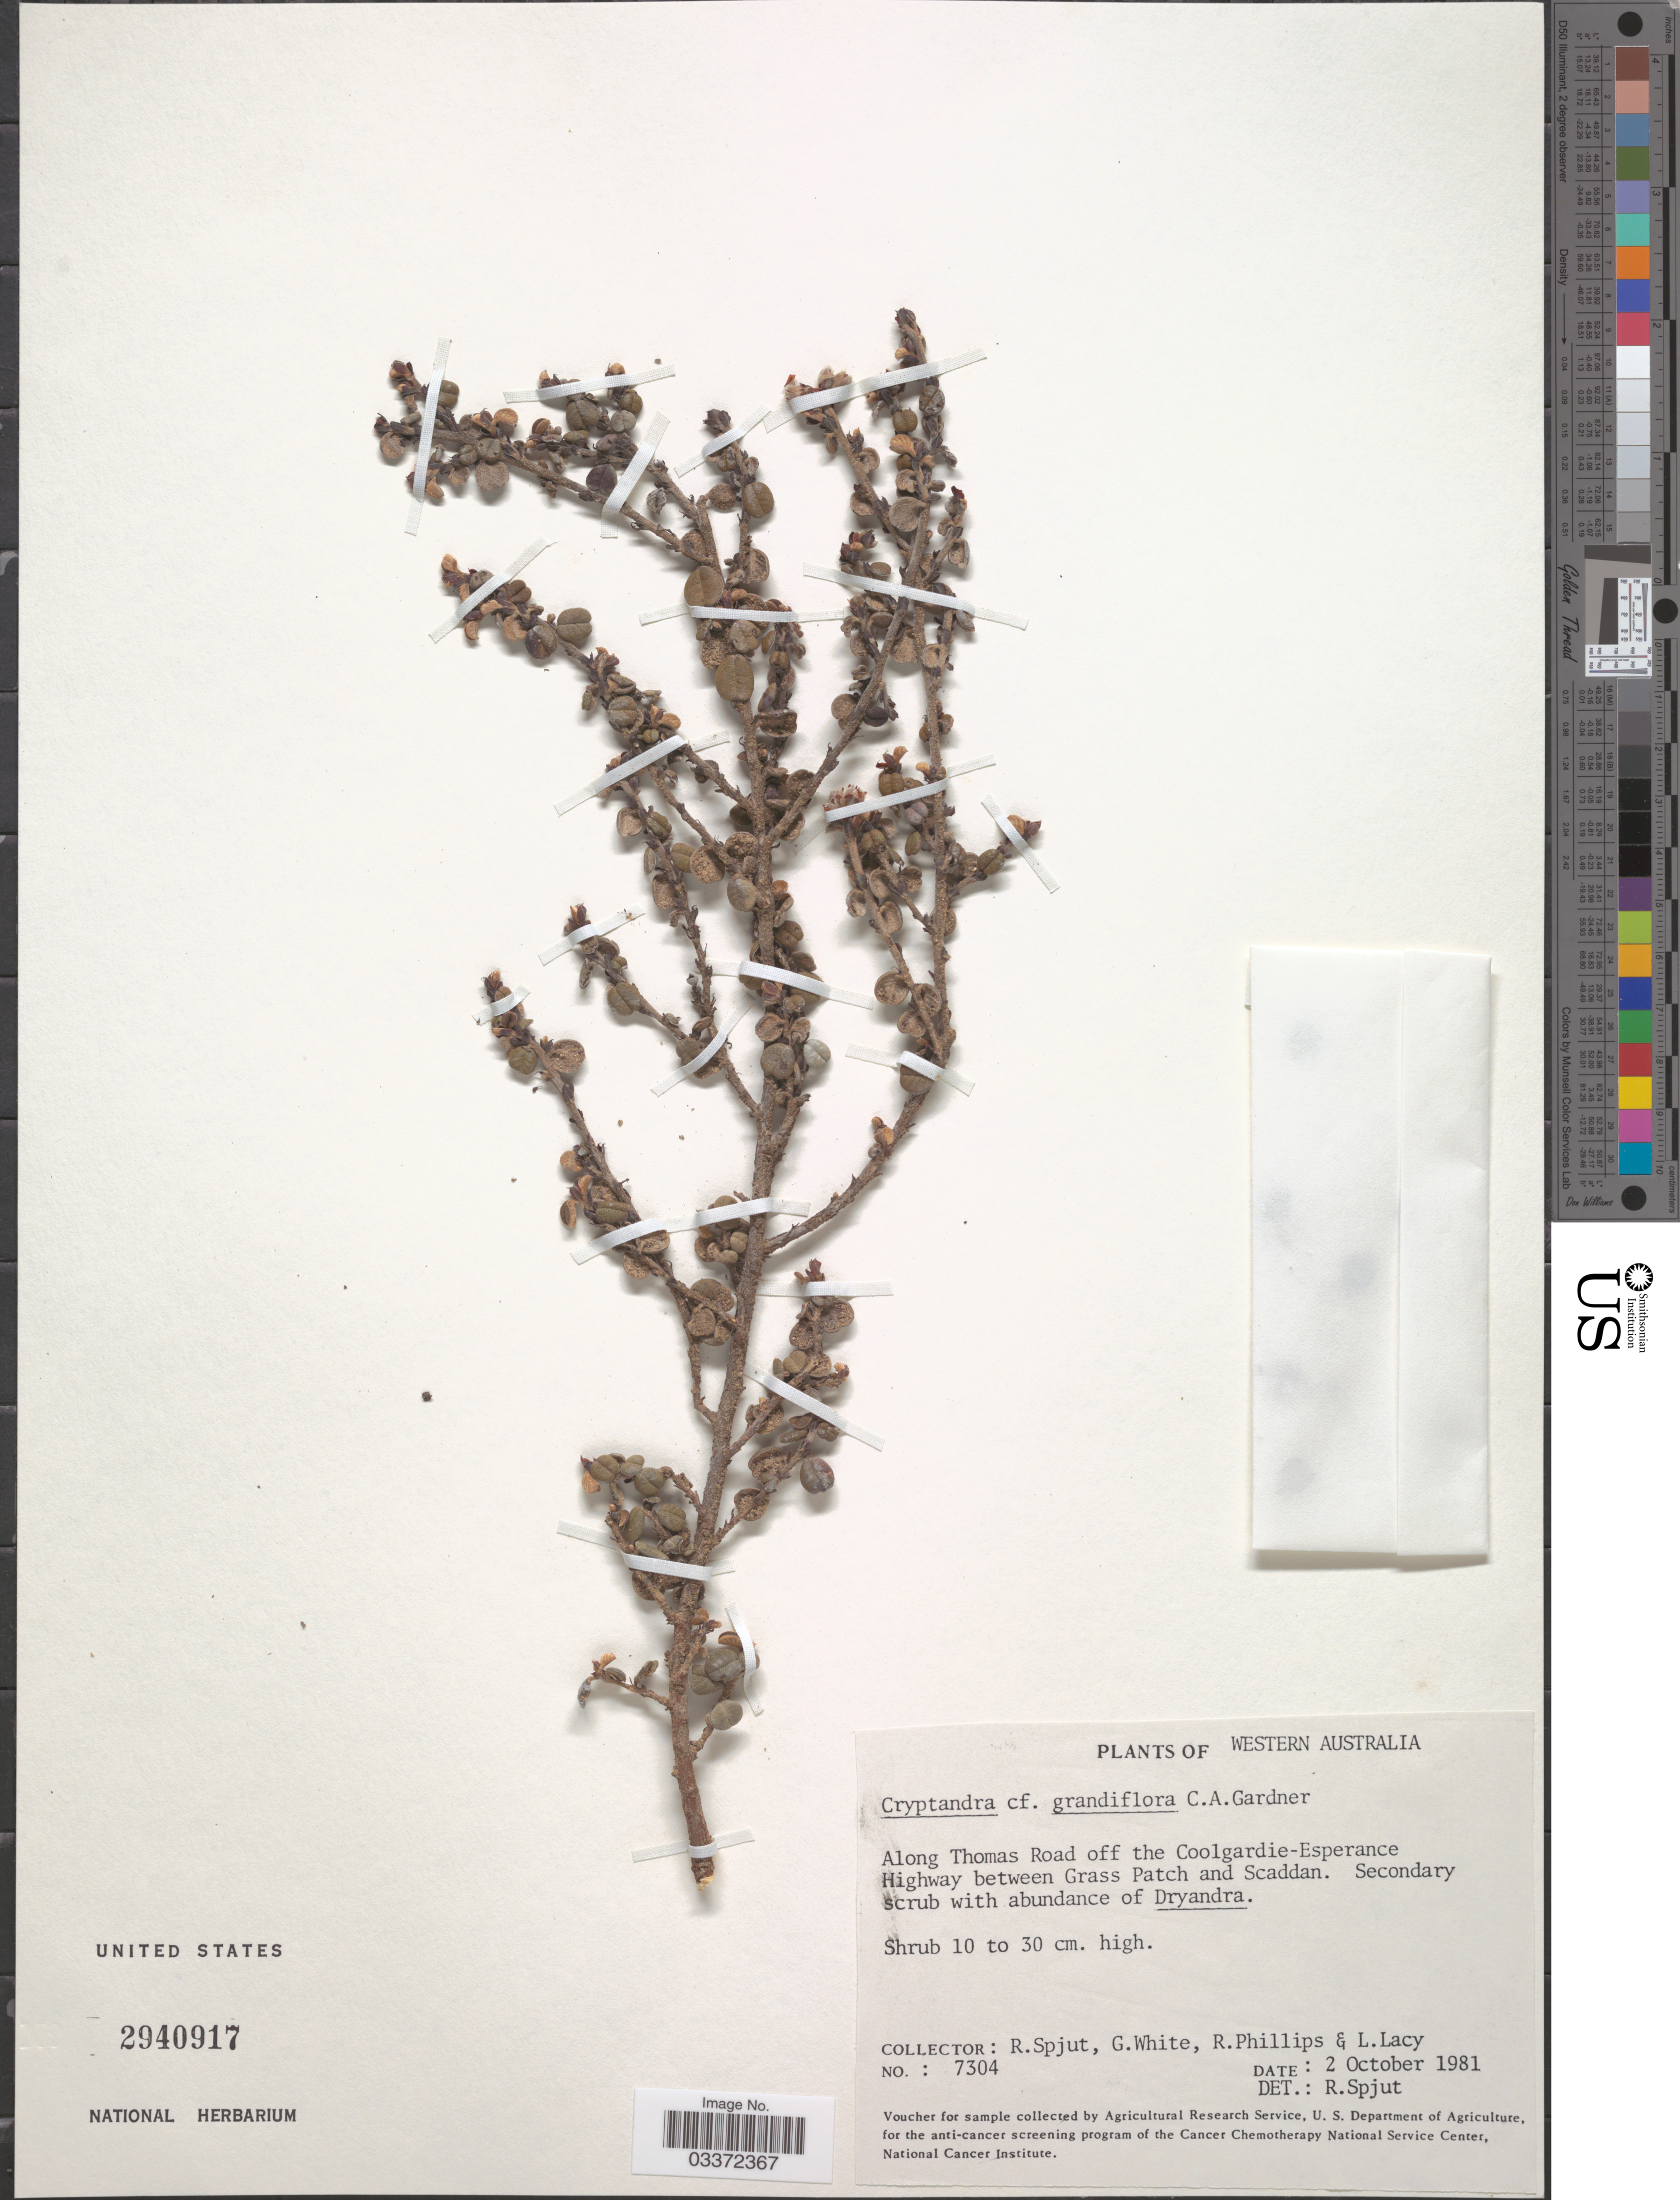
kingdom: Plantae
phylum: Tracheophyta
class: Magnoliopsida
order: Rosales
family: Rhamnaceae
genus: Pomaderris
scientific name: Pomaderris rotundifolia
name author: (F. Muell.) Rye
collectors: R. Spjut, G. White, R. Phillips & L. Lacy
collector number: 7304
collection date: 1981-10-02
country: Australia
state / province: Western Australia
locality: Along Thomas Road off the Coolgardie-Esperance Highway between Grass Patch and Scaddan.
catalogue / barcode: US 2940917